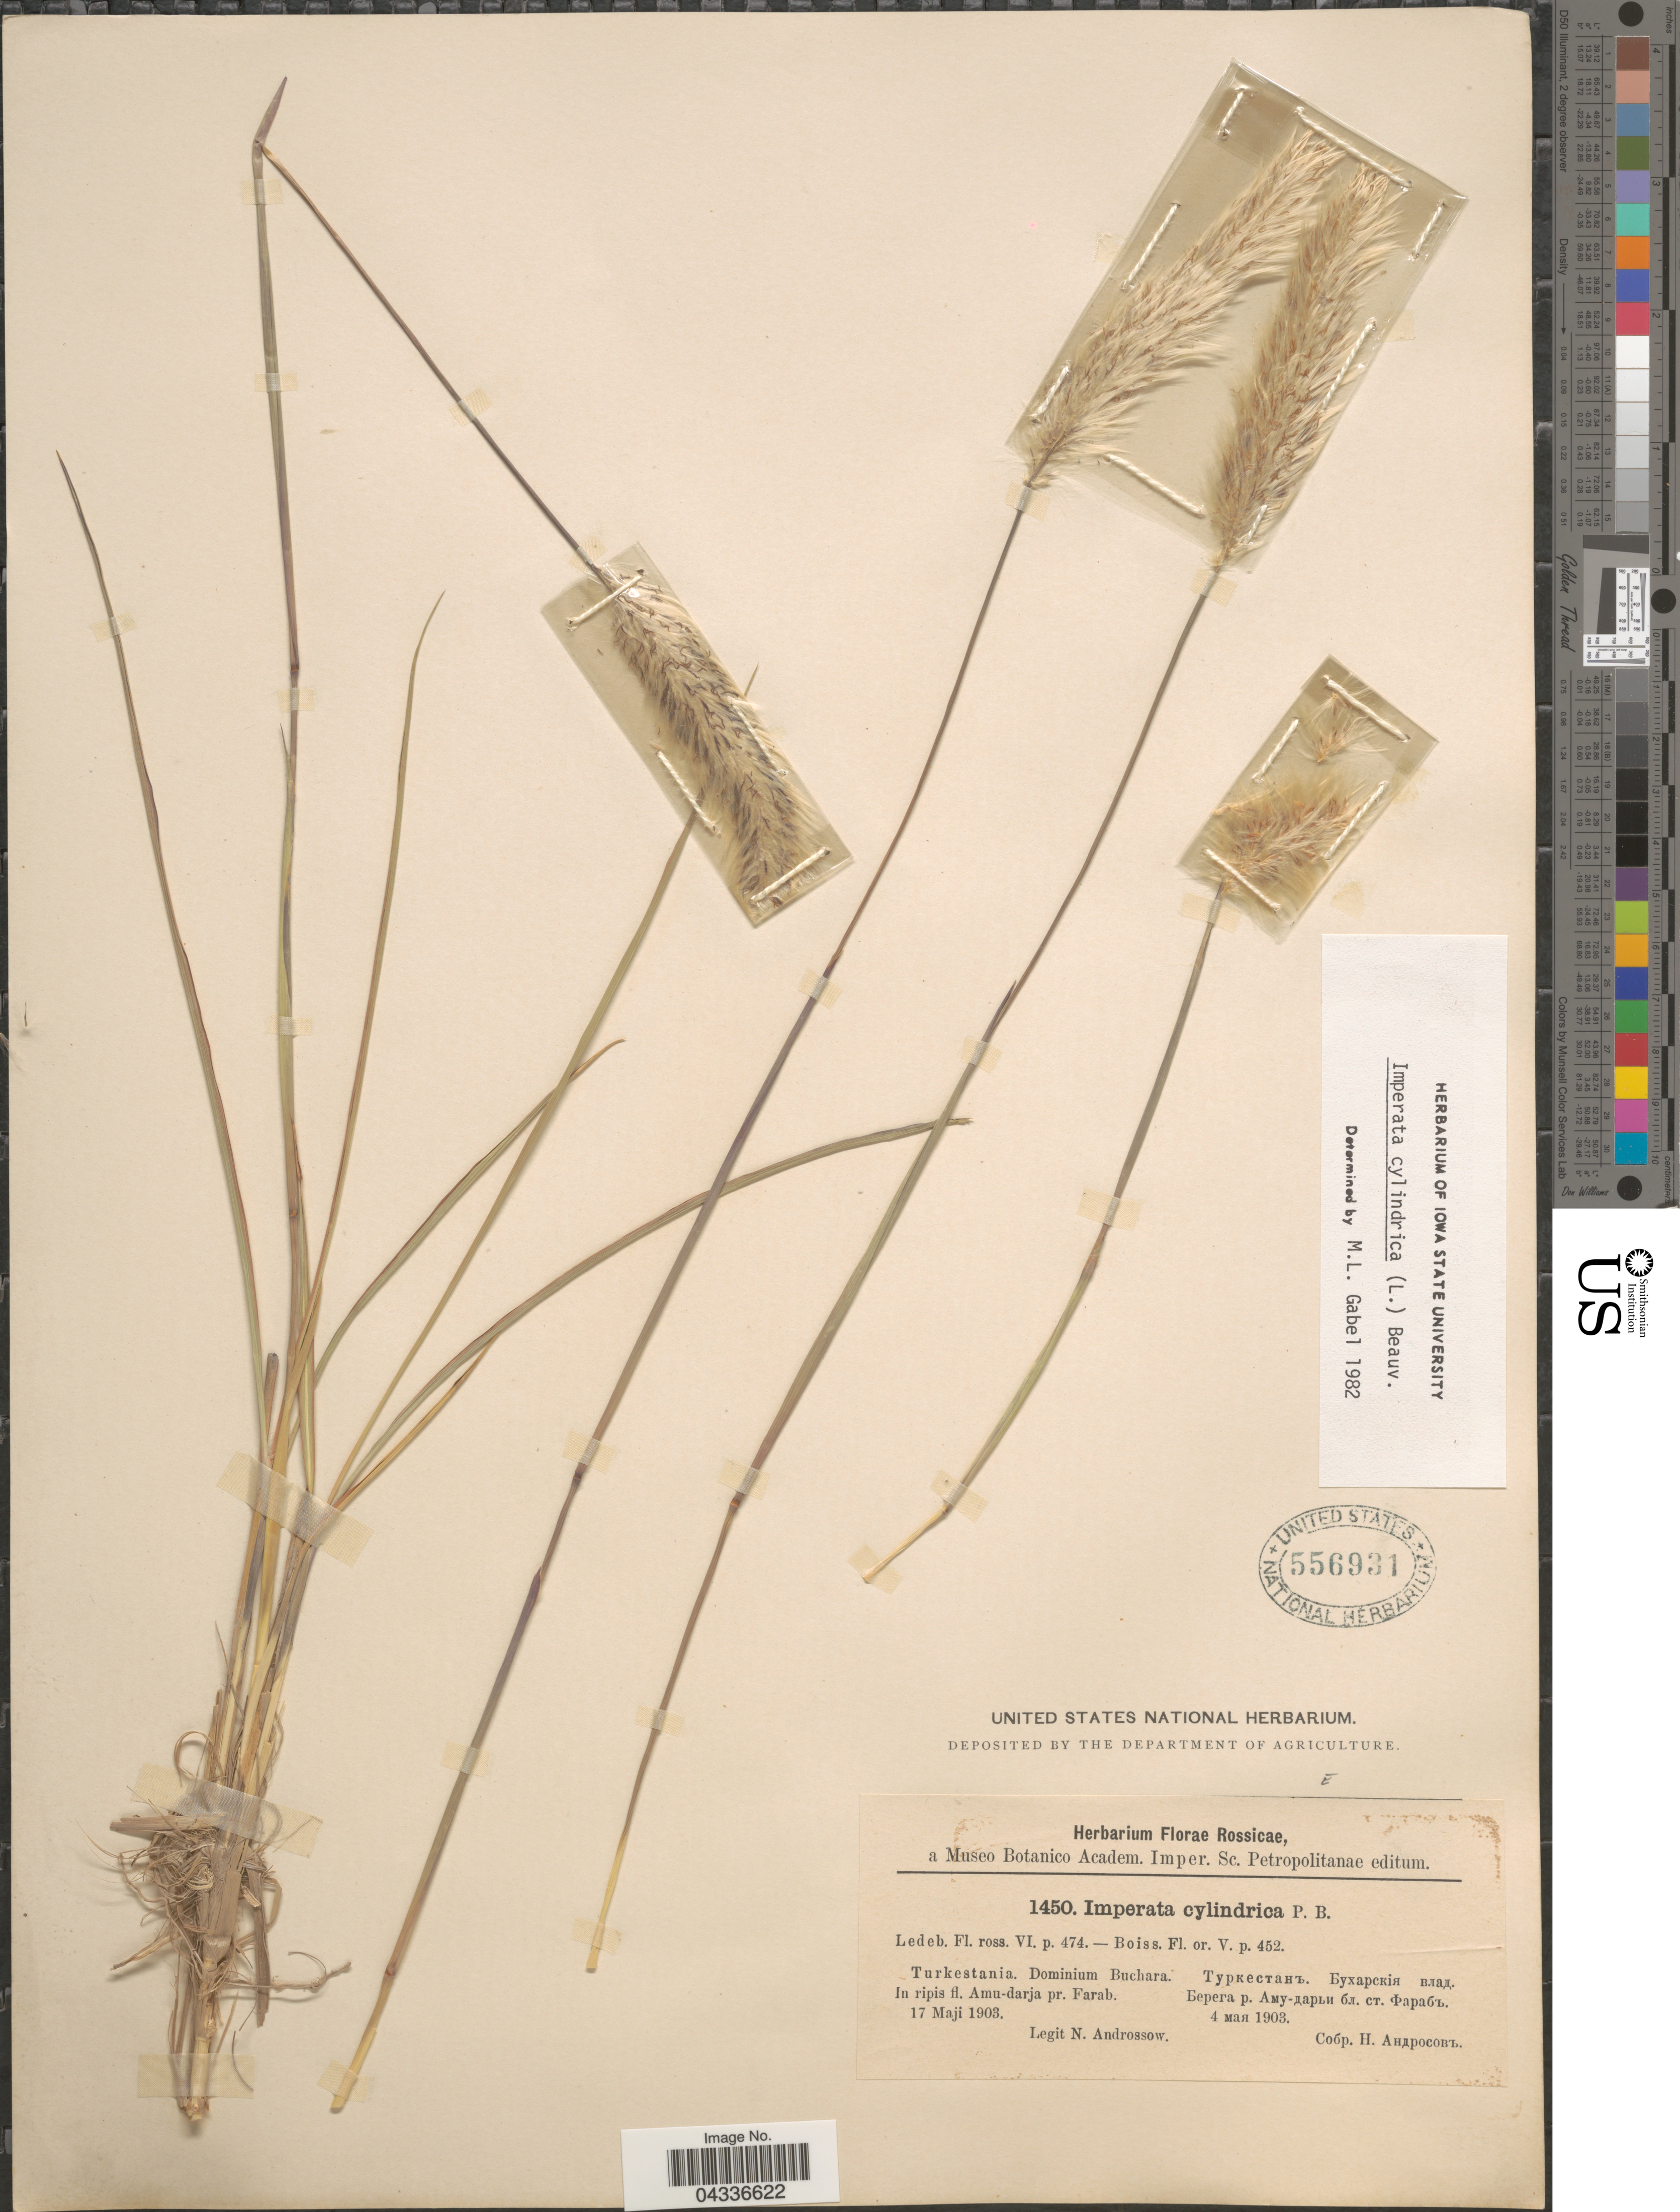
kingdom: Plantae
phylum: Tracheophyta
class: Liliopsida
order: Poales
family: Poaceae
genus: Imperata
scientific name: Imperata cylindrica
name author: (L.) P. Beauv.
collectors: N. Androssov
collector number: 1450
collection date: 1903-05-17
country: Turkmenistan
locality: Rossicae. Turkestania. Dominium Buchara. In ripis fl. Amu-darja pr. Farab.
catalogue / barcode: US 556931